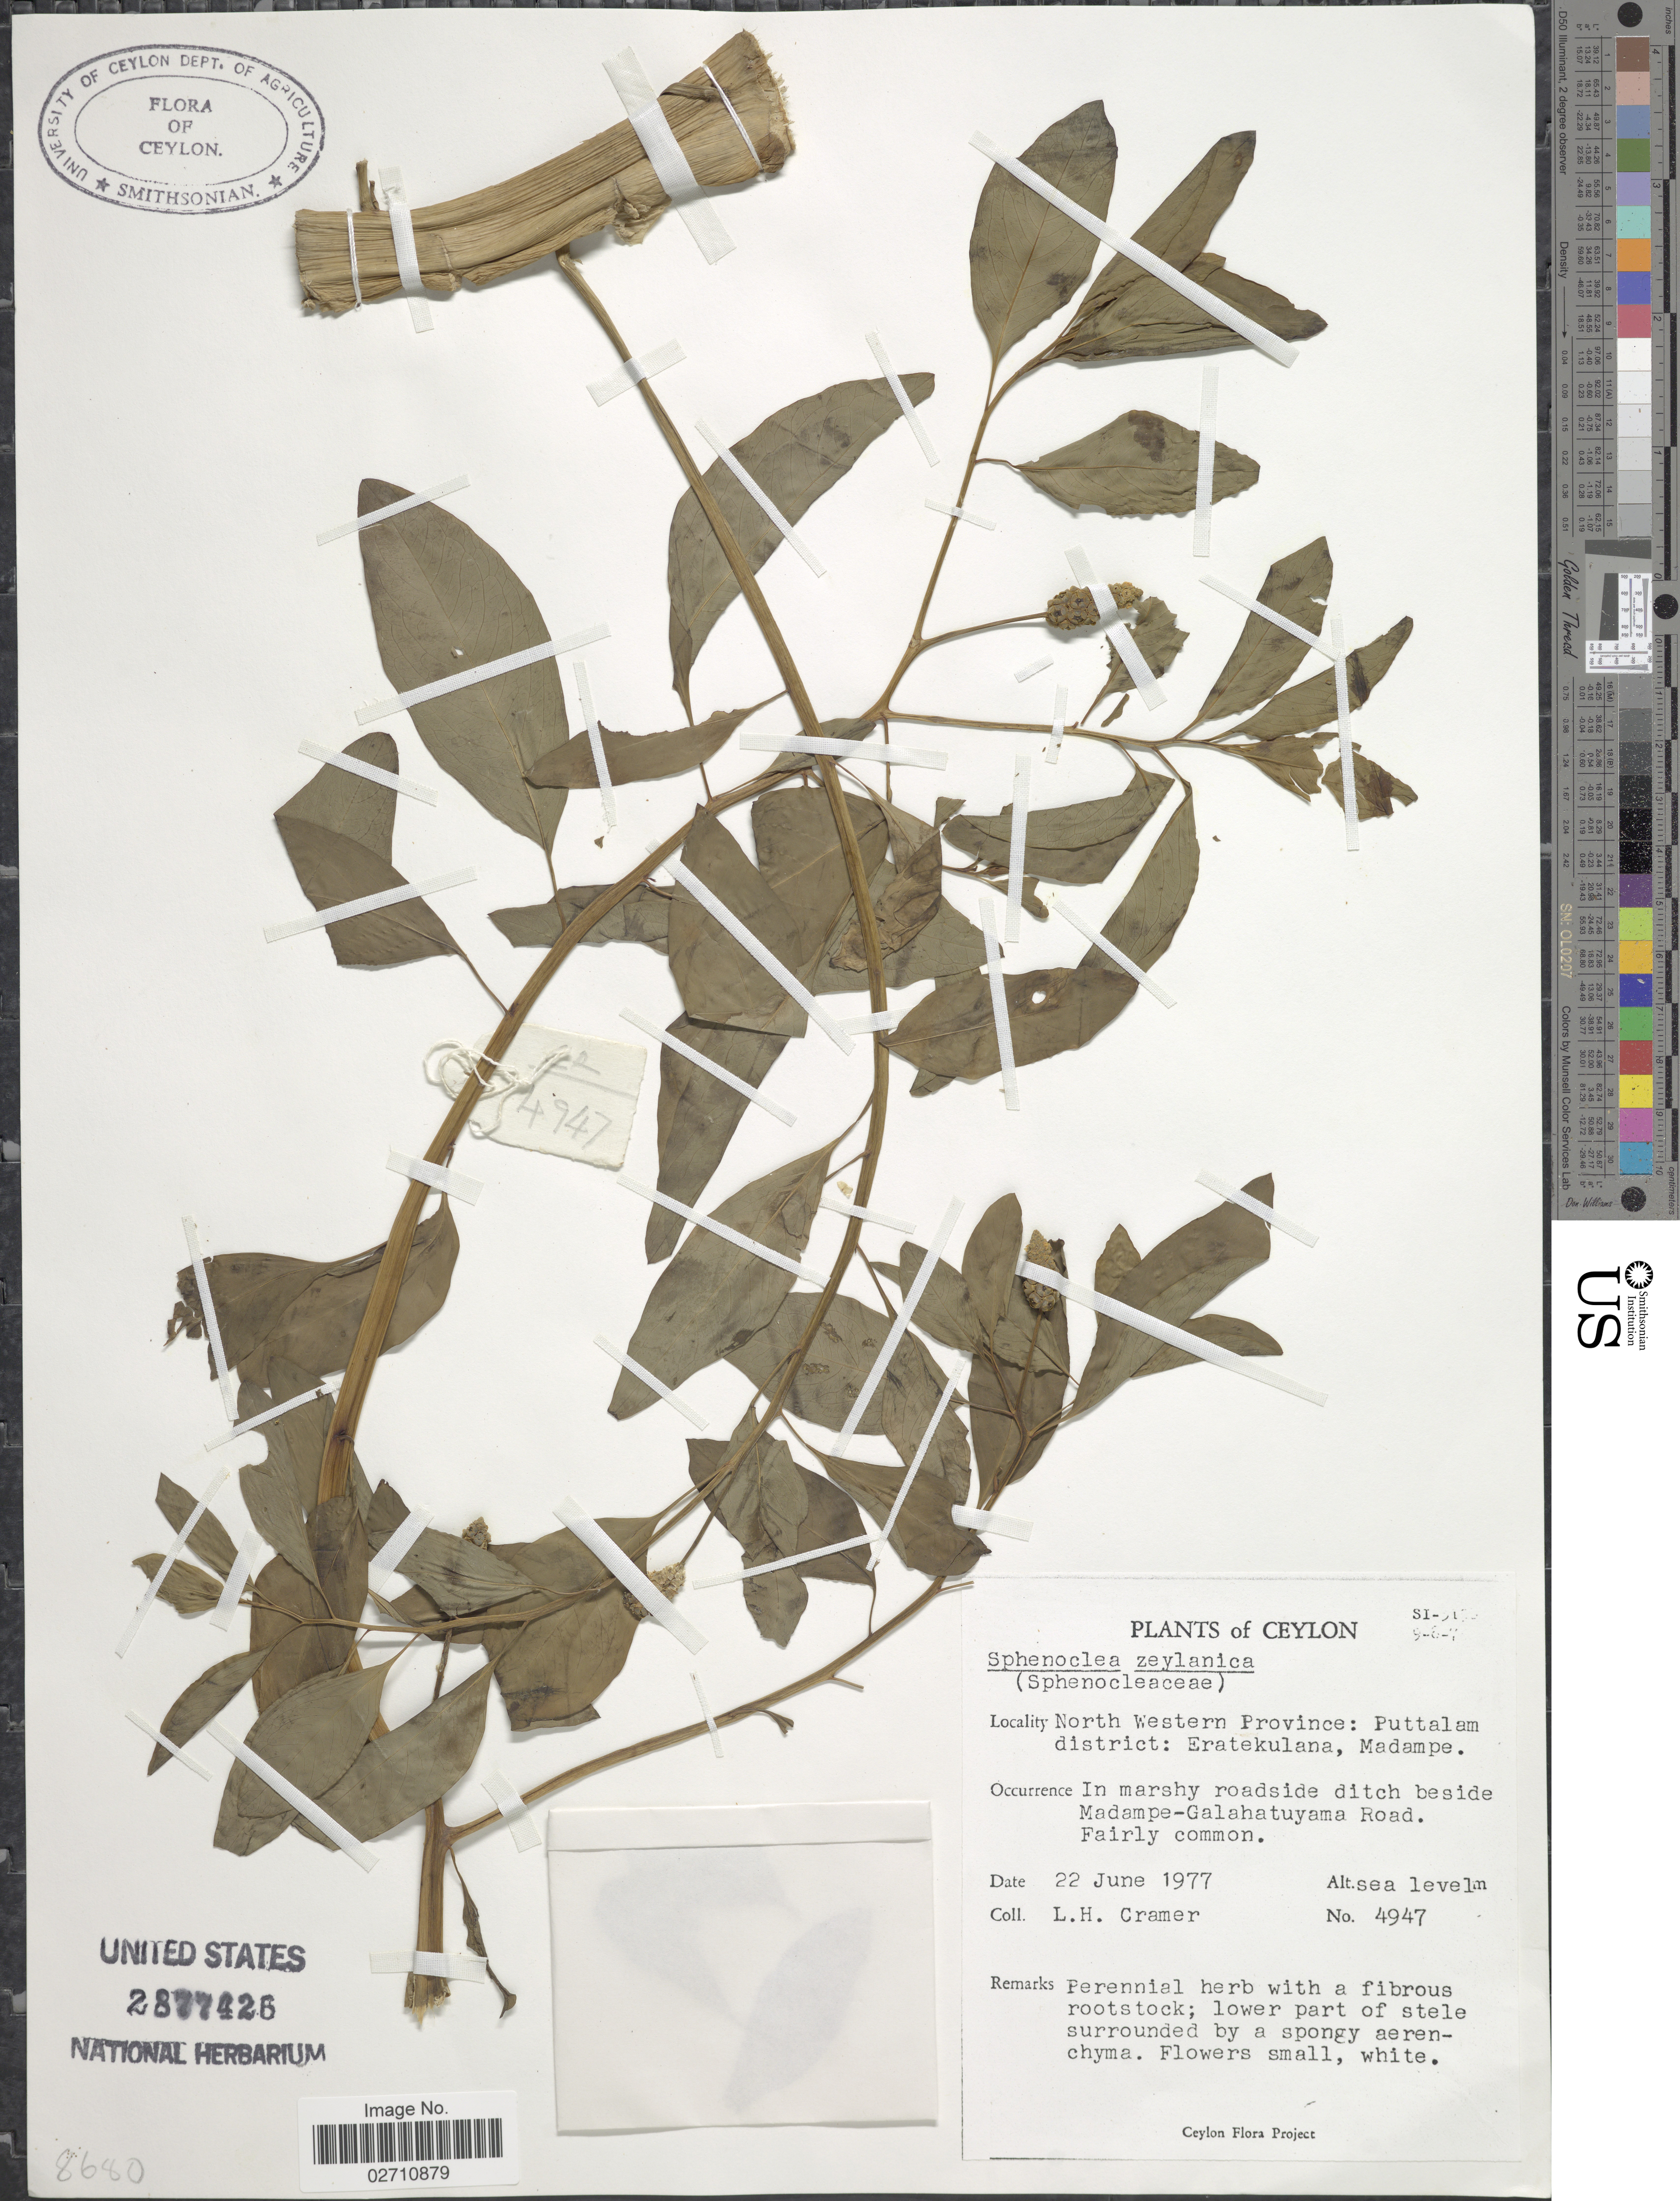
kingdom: Plantae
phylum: Tracheophyta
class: Magnoliopsida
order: Solanales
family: Sphenocleaceae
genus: Sphenoclea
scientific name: Sphenoclea zeylanica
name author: Gaertn.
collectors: L. H. Cramer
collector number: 4947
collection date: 1977-06-22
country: Sri Lanka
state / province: North Western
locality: Ceylon. Puttalam district: Eratekulana, Madampe. beside Madampe-Galahatuyama Road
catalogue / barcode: US 2877426